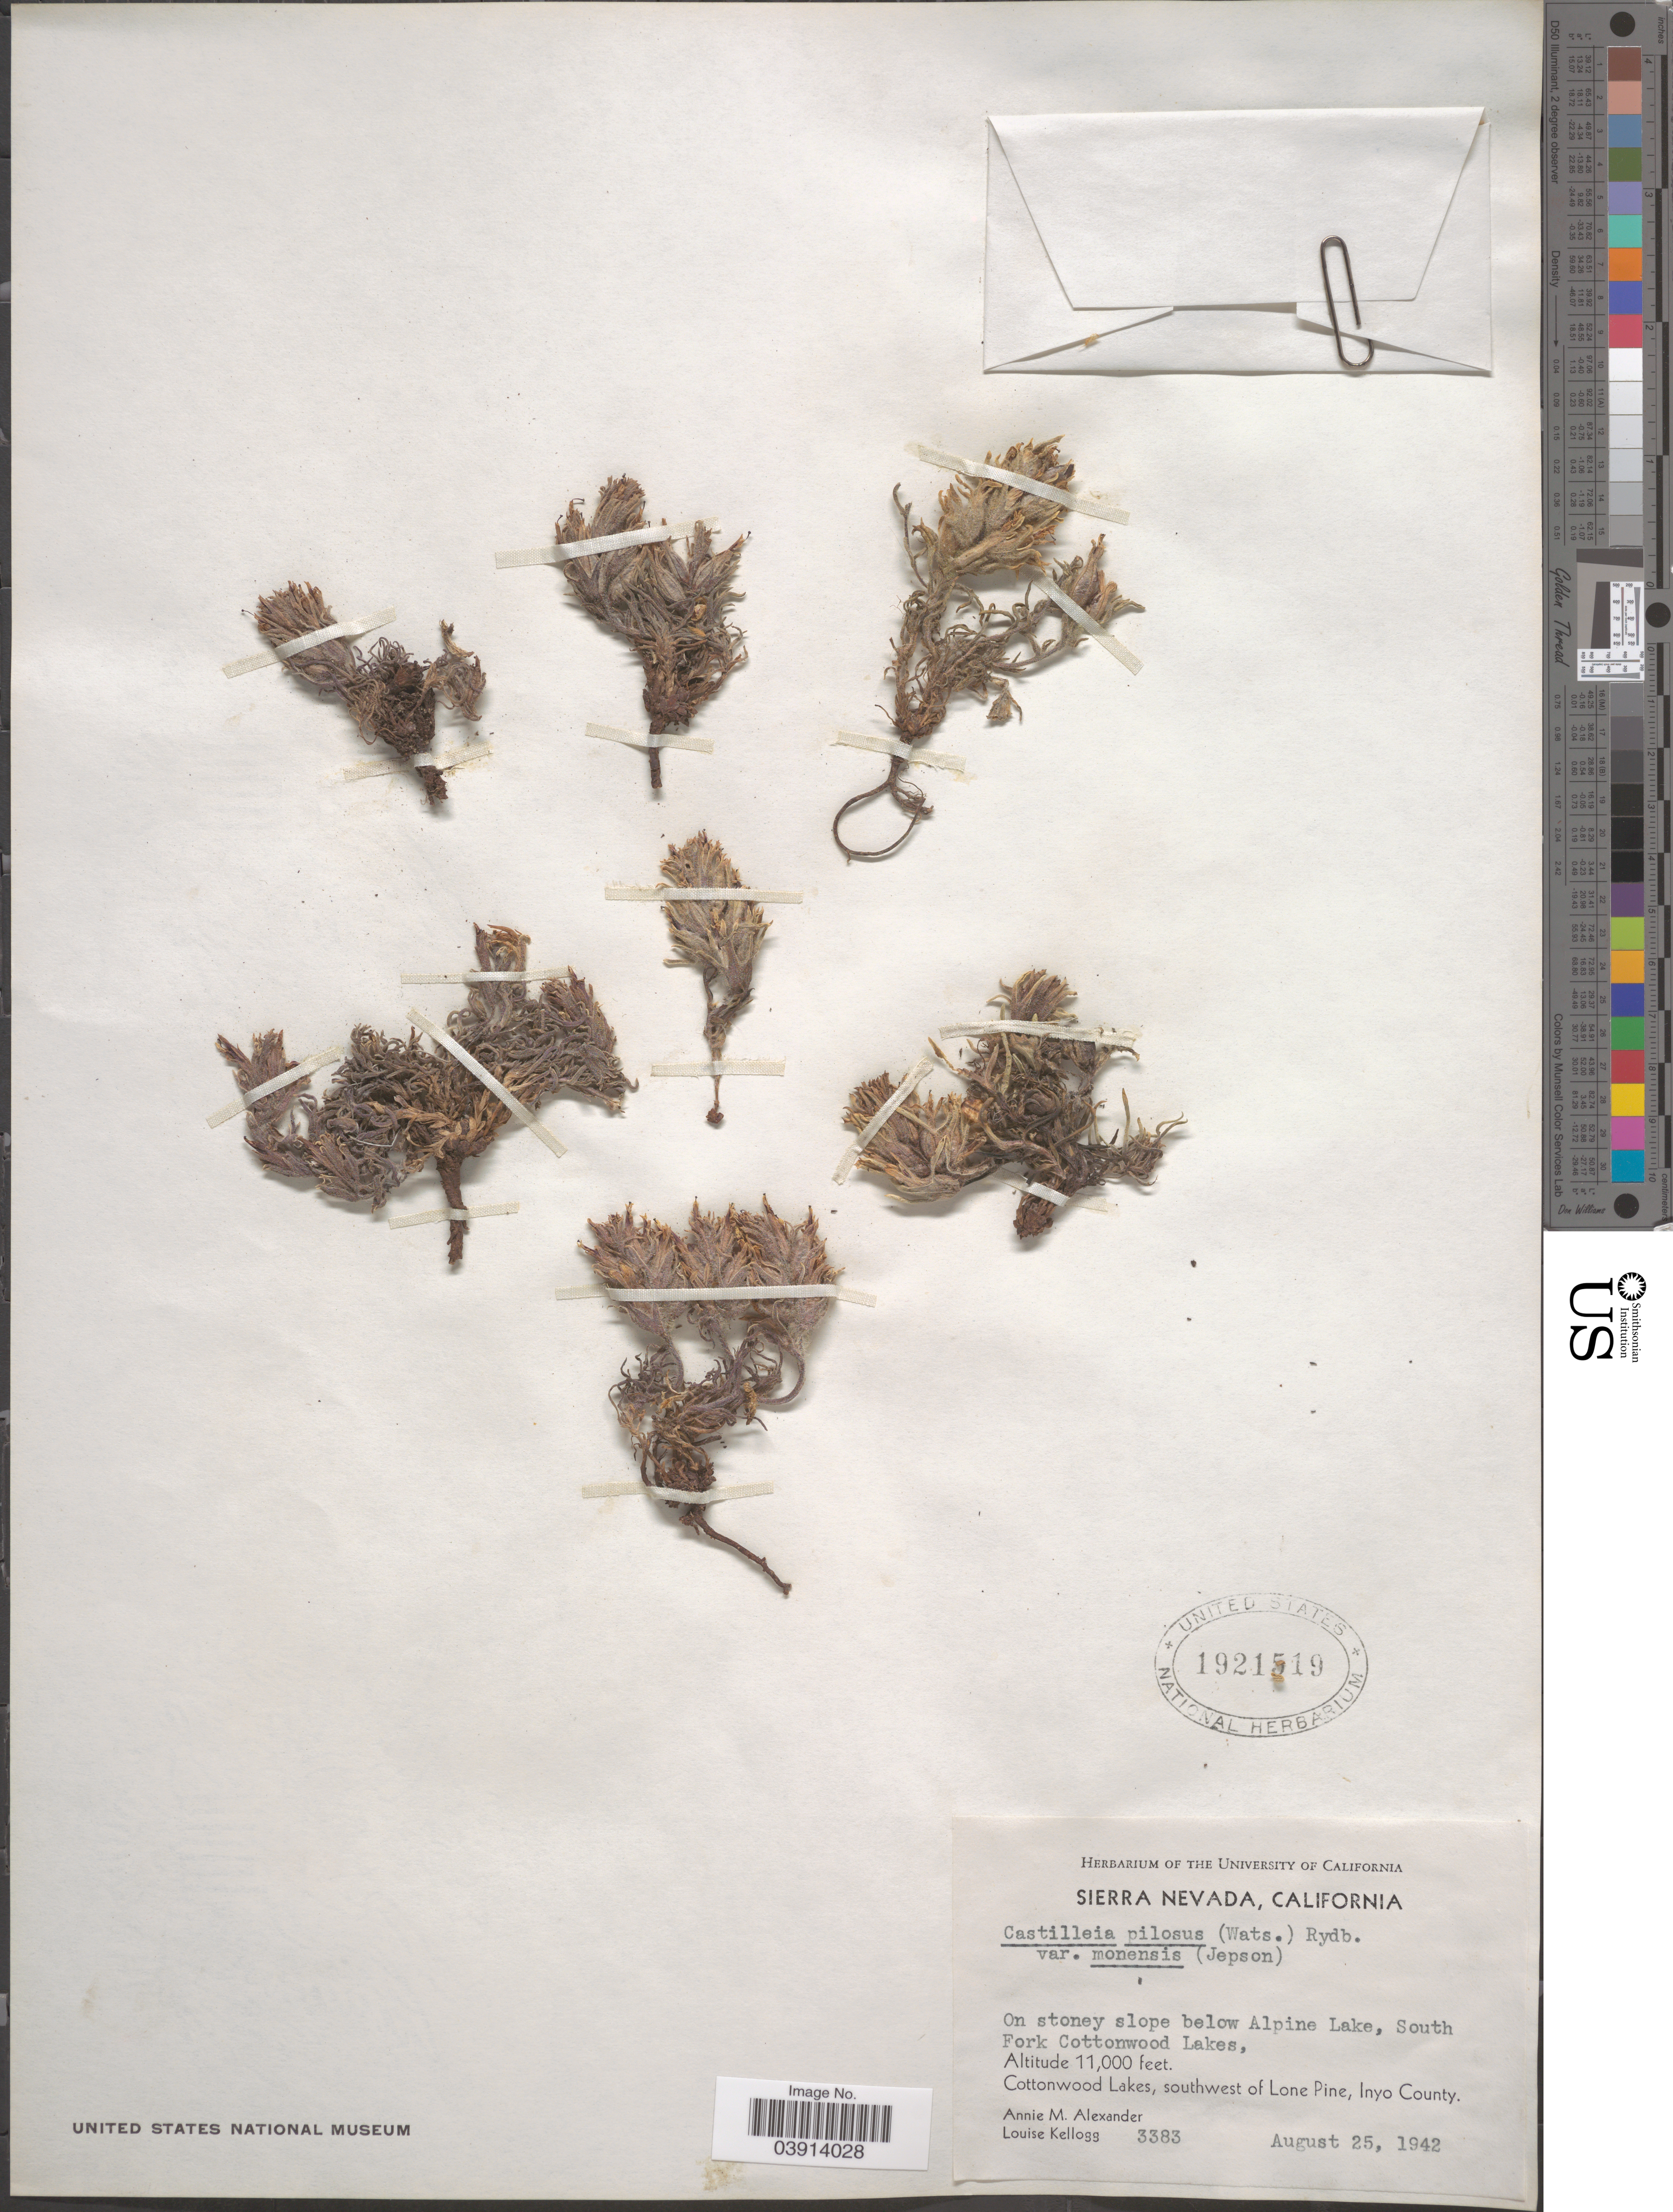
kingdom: Plantae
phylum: Tracheophyta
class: Magnoliopsida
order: Lamiales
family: Orobanchaceae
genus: Castilleja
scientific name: Castilleja rubida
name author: Piper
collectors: A. M. Alexander & L. Kellogg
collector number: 3383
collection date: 1942-08-25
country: United States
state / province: California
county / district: Inyo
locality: Sierra Nevada. On stoney slope below Alpine Lake, South Fork Cottonwood Lakes. Cottonwood Lakes, southwest of Lone Pine, Inyo County.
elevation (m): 3353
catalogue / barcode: US 1921519